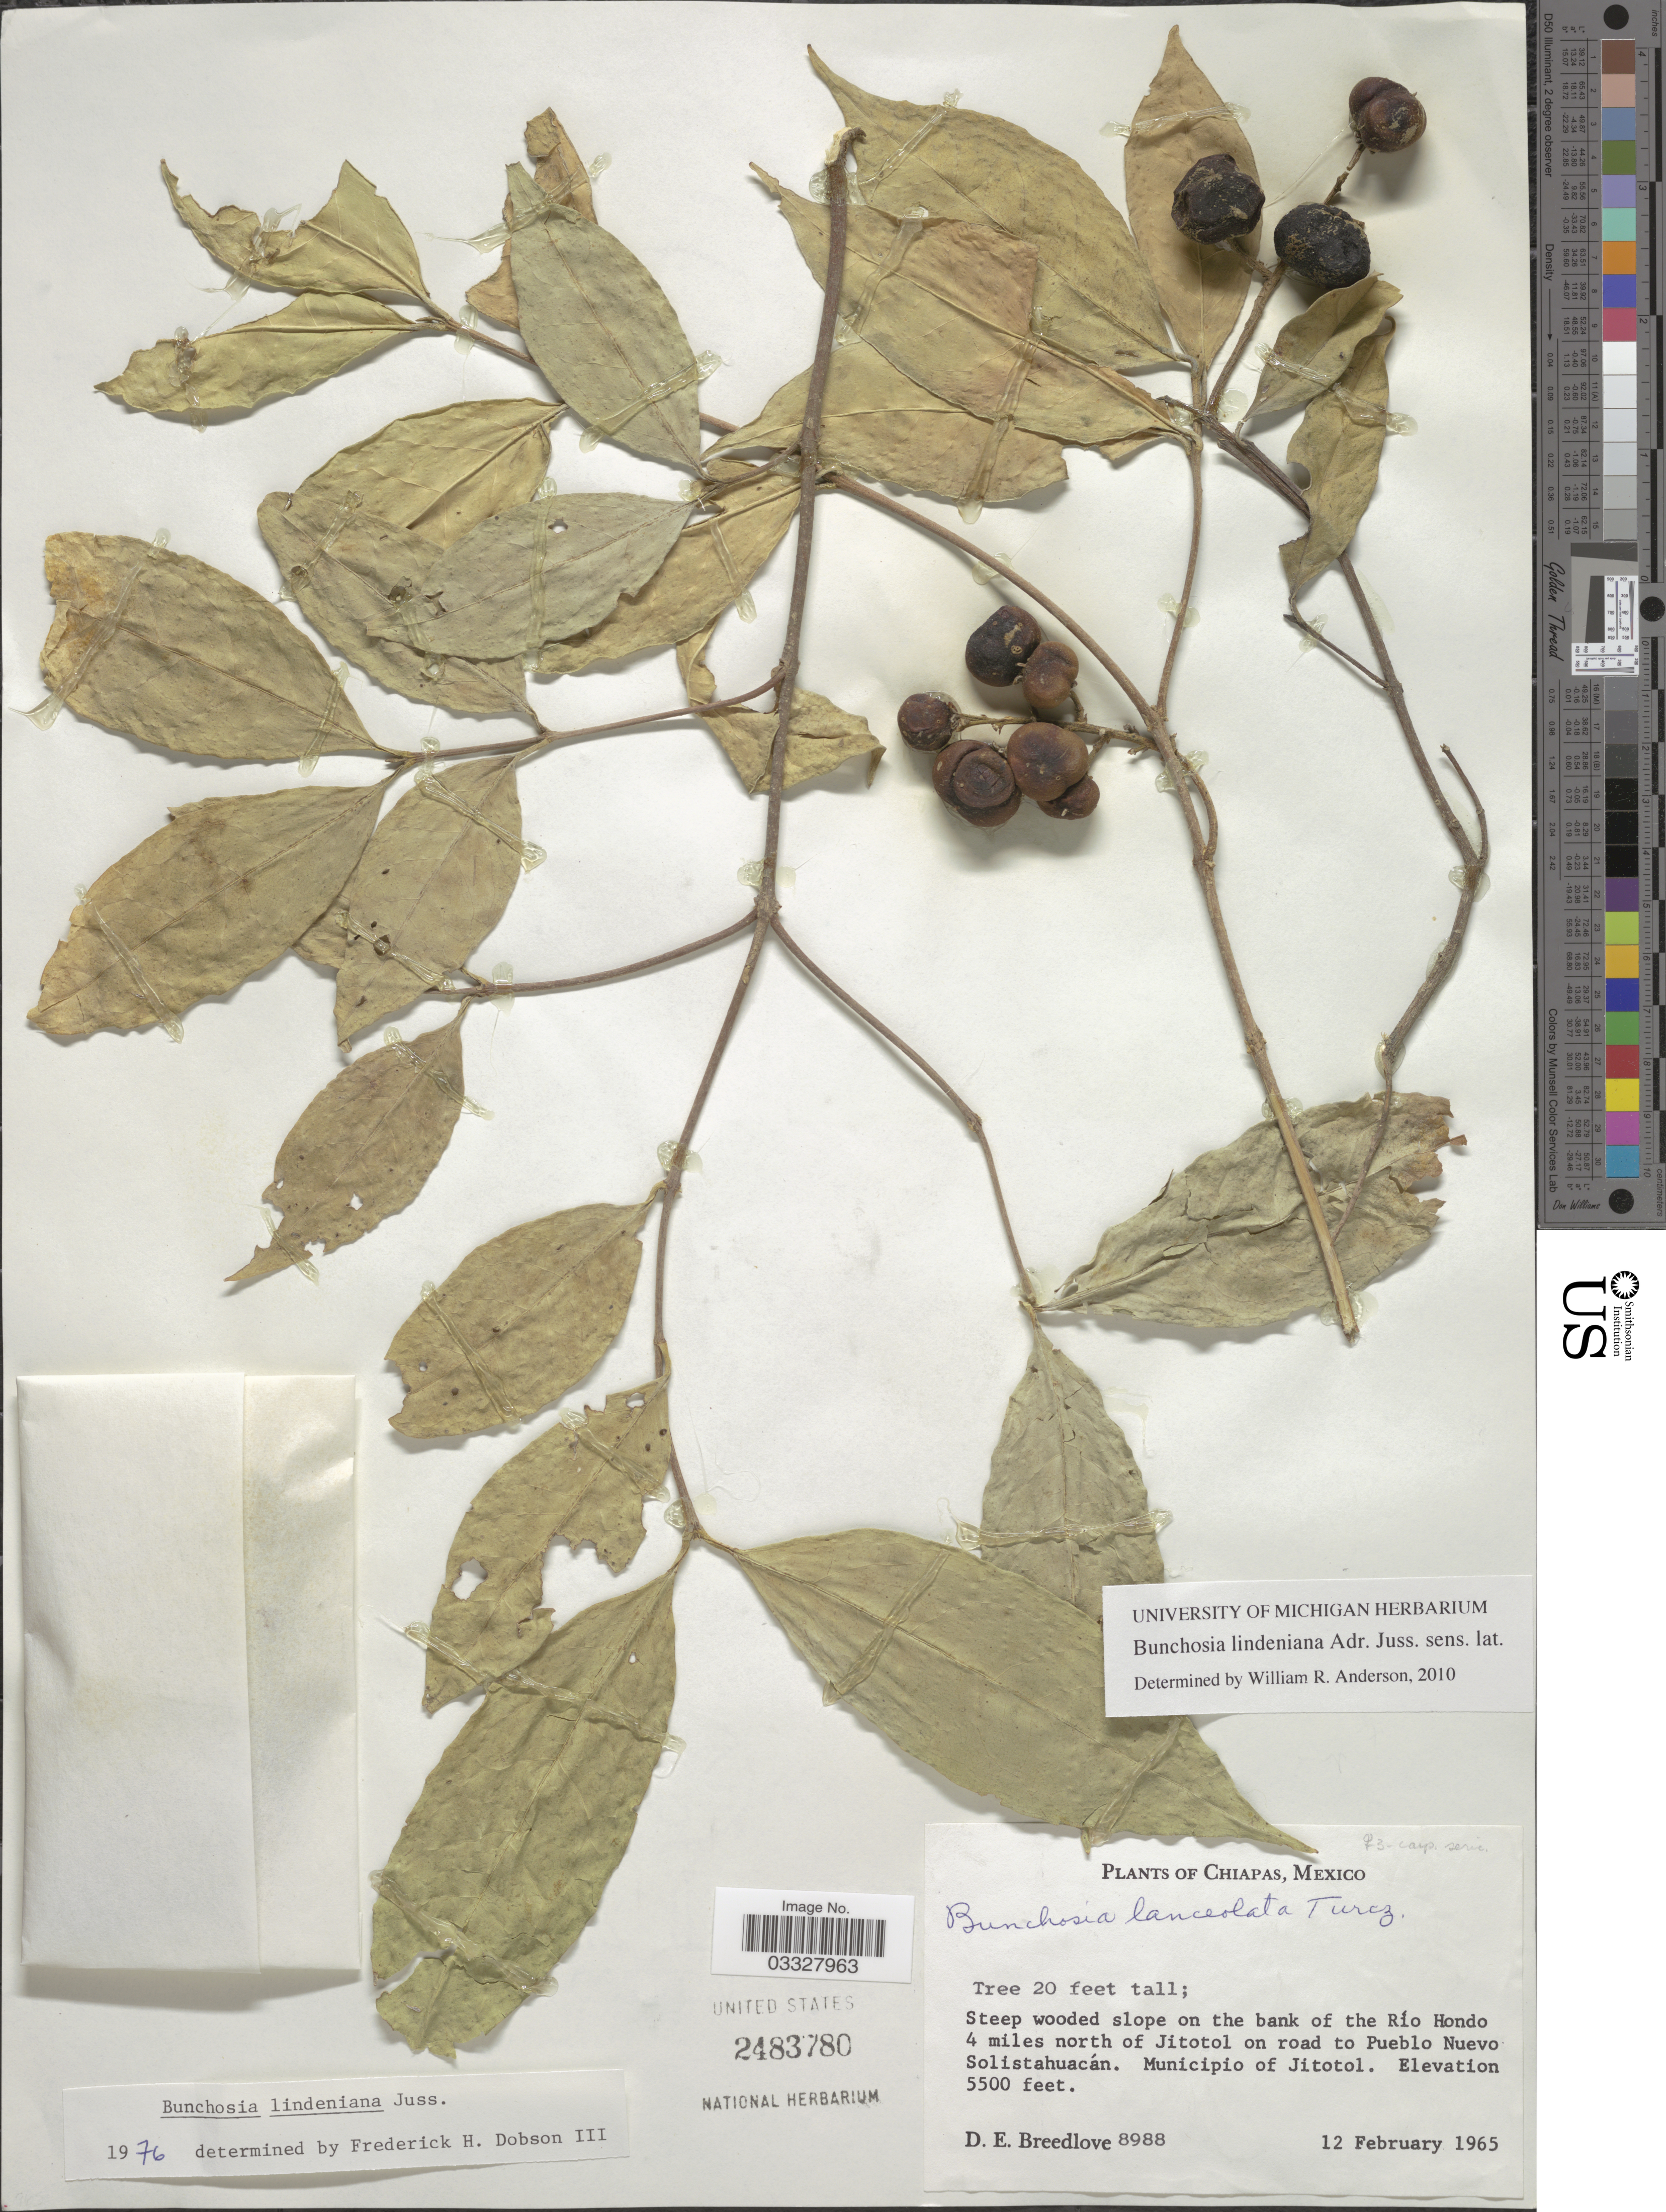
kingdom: Plantae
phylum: Tracheophyta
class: Magnoliopsida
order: Malpighiales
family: Malpighiaceae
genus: Bunchosia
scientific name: Bunchosia lindeniana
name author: A. Juss.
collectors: D. E. Breedlove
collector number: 8988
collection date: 1965-02-12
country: Mexico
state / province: Chiapas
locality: Steep wooded slope on the bank of the Río Hondo 4 miles north of Jitotol on road to Pueblo Nuevo Solistahuacán. Municipio of Jitotol.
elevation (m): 1676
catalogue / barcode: US 2483780